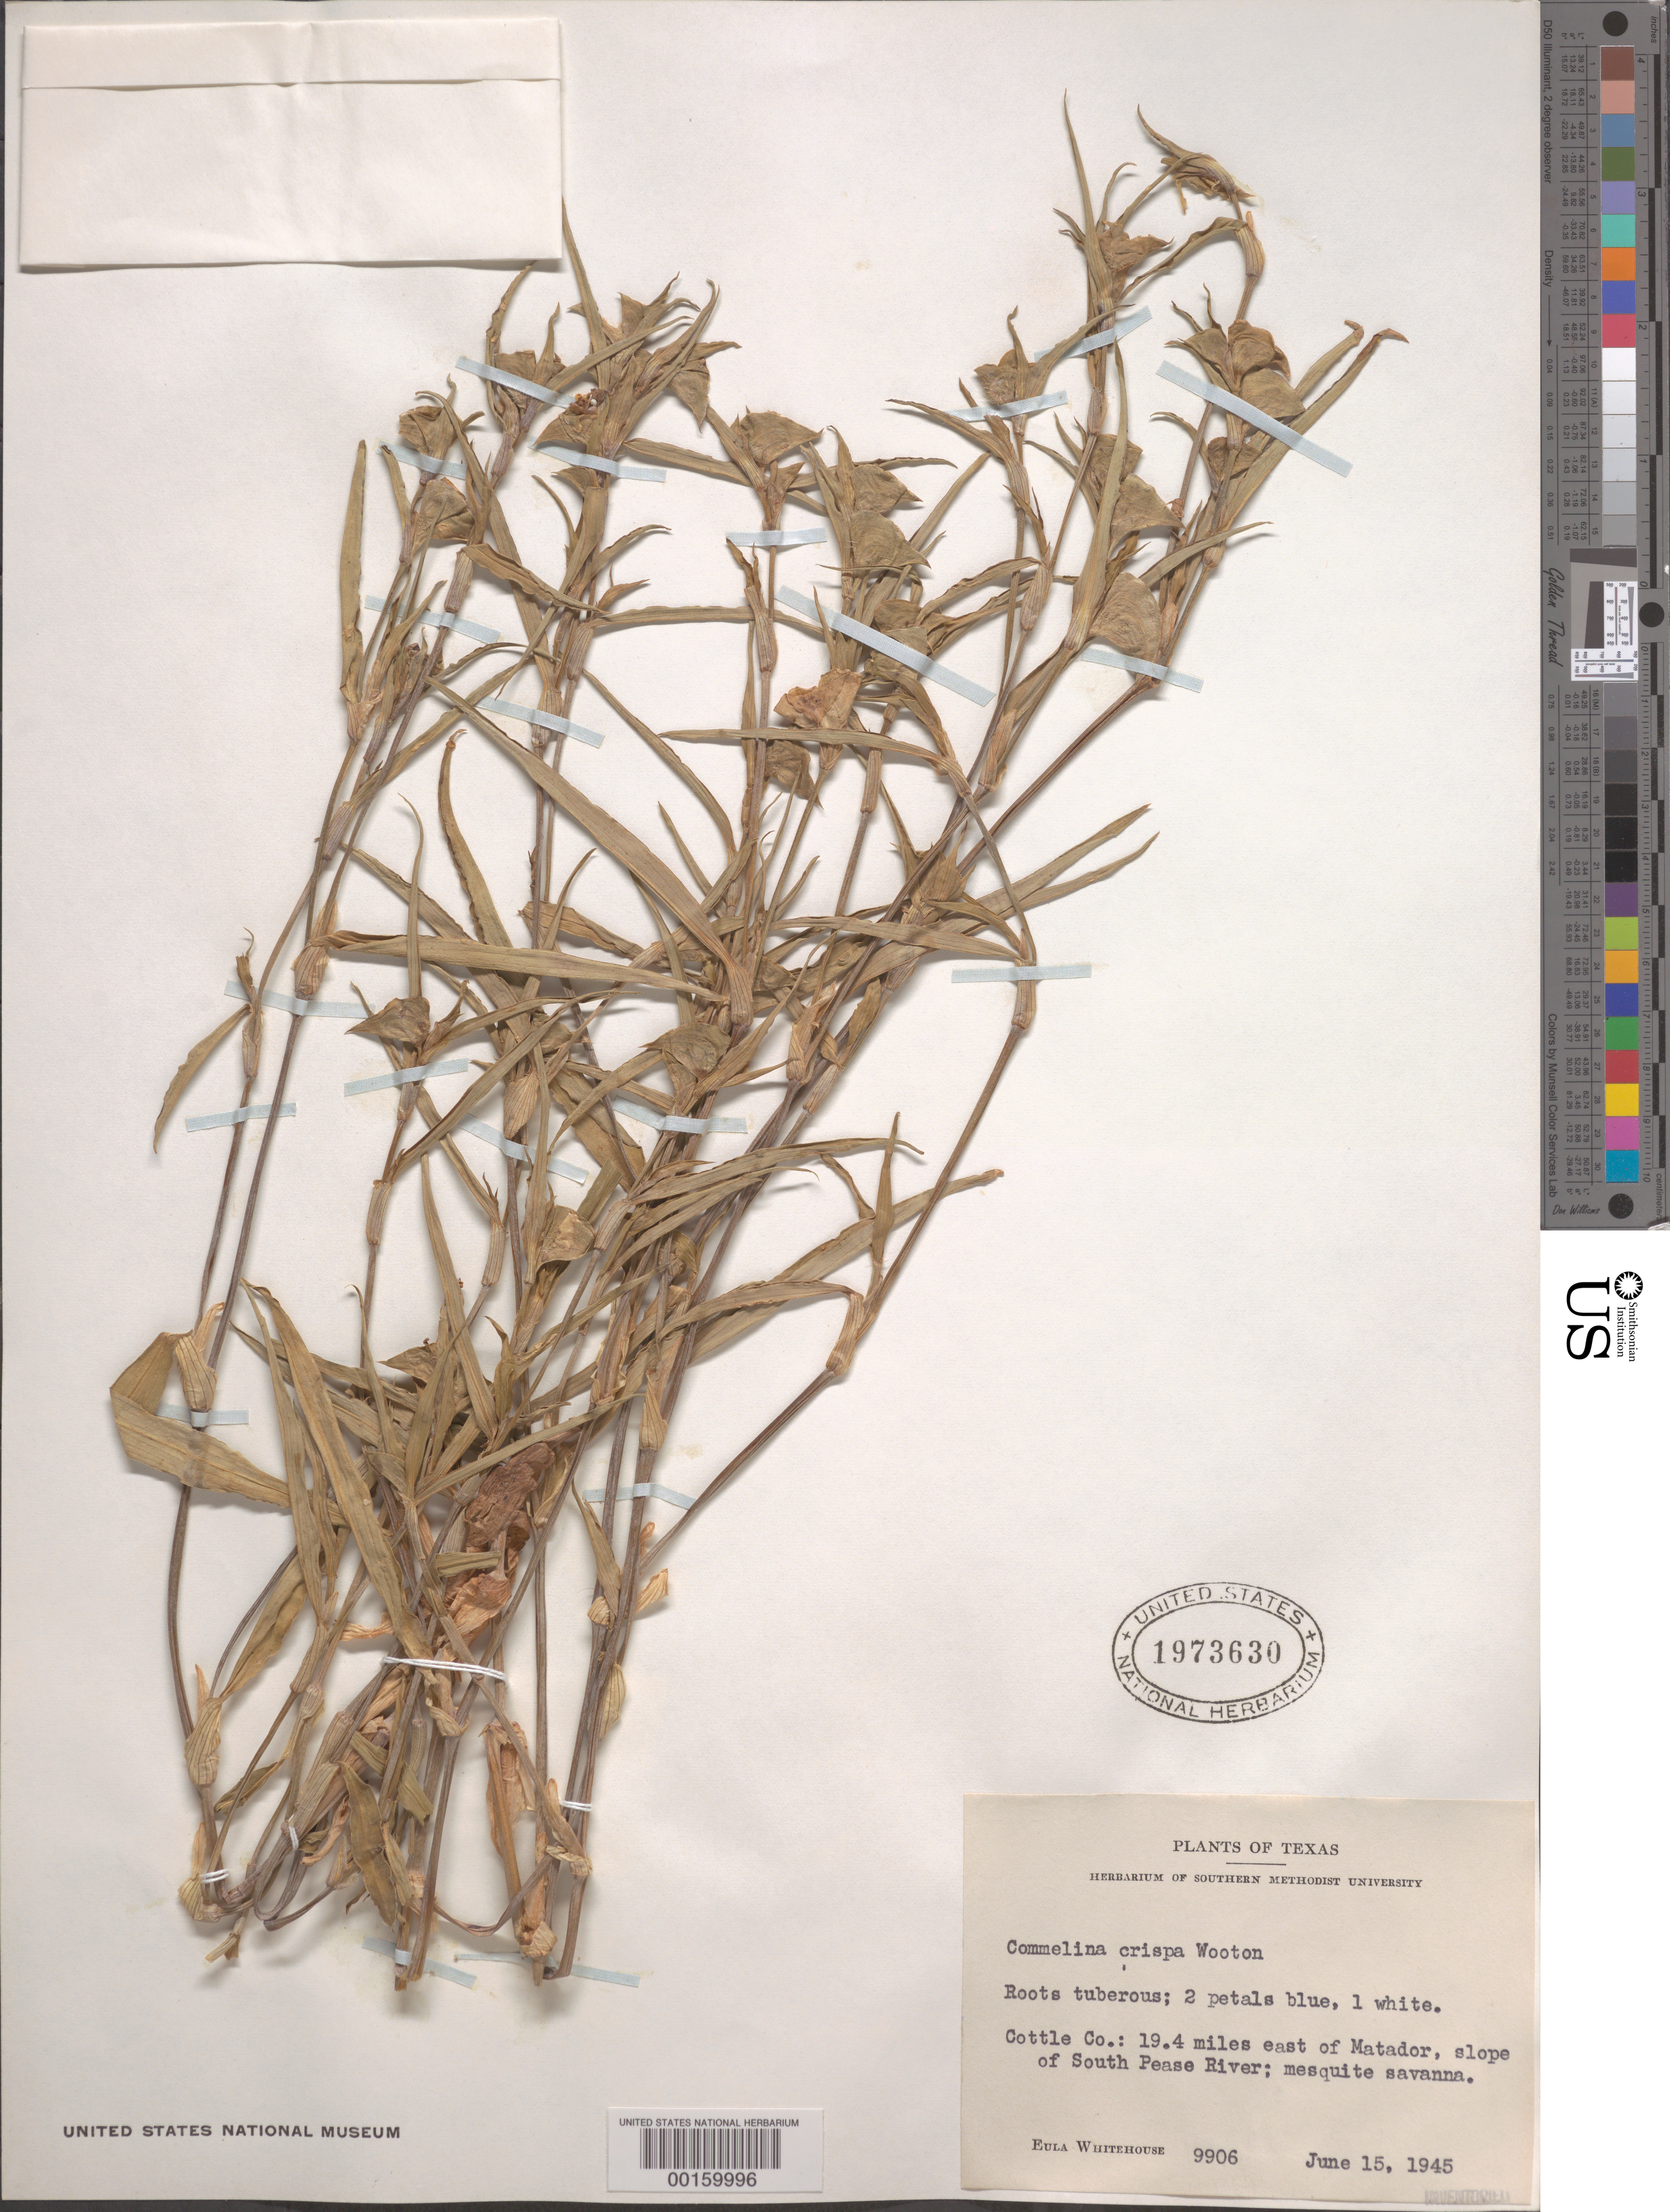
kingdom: Plantae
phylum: Tracheophyta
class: Liliopsida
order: Commelinales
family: Commelinaceae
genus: Commelina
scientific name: Commelina erecta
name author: L.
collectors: E. Whitehouse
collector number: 9906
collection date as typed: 15 Jun 1945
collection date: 1945-06-15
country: United States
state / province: Texas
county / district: Cottle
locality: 19.4 mi e of matador, slope of south pease river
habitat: Mesquite savanna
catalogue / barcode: US 1973630